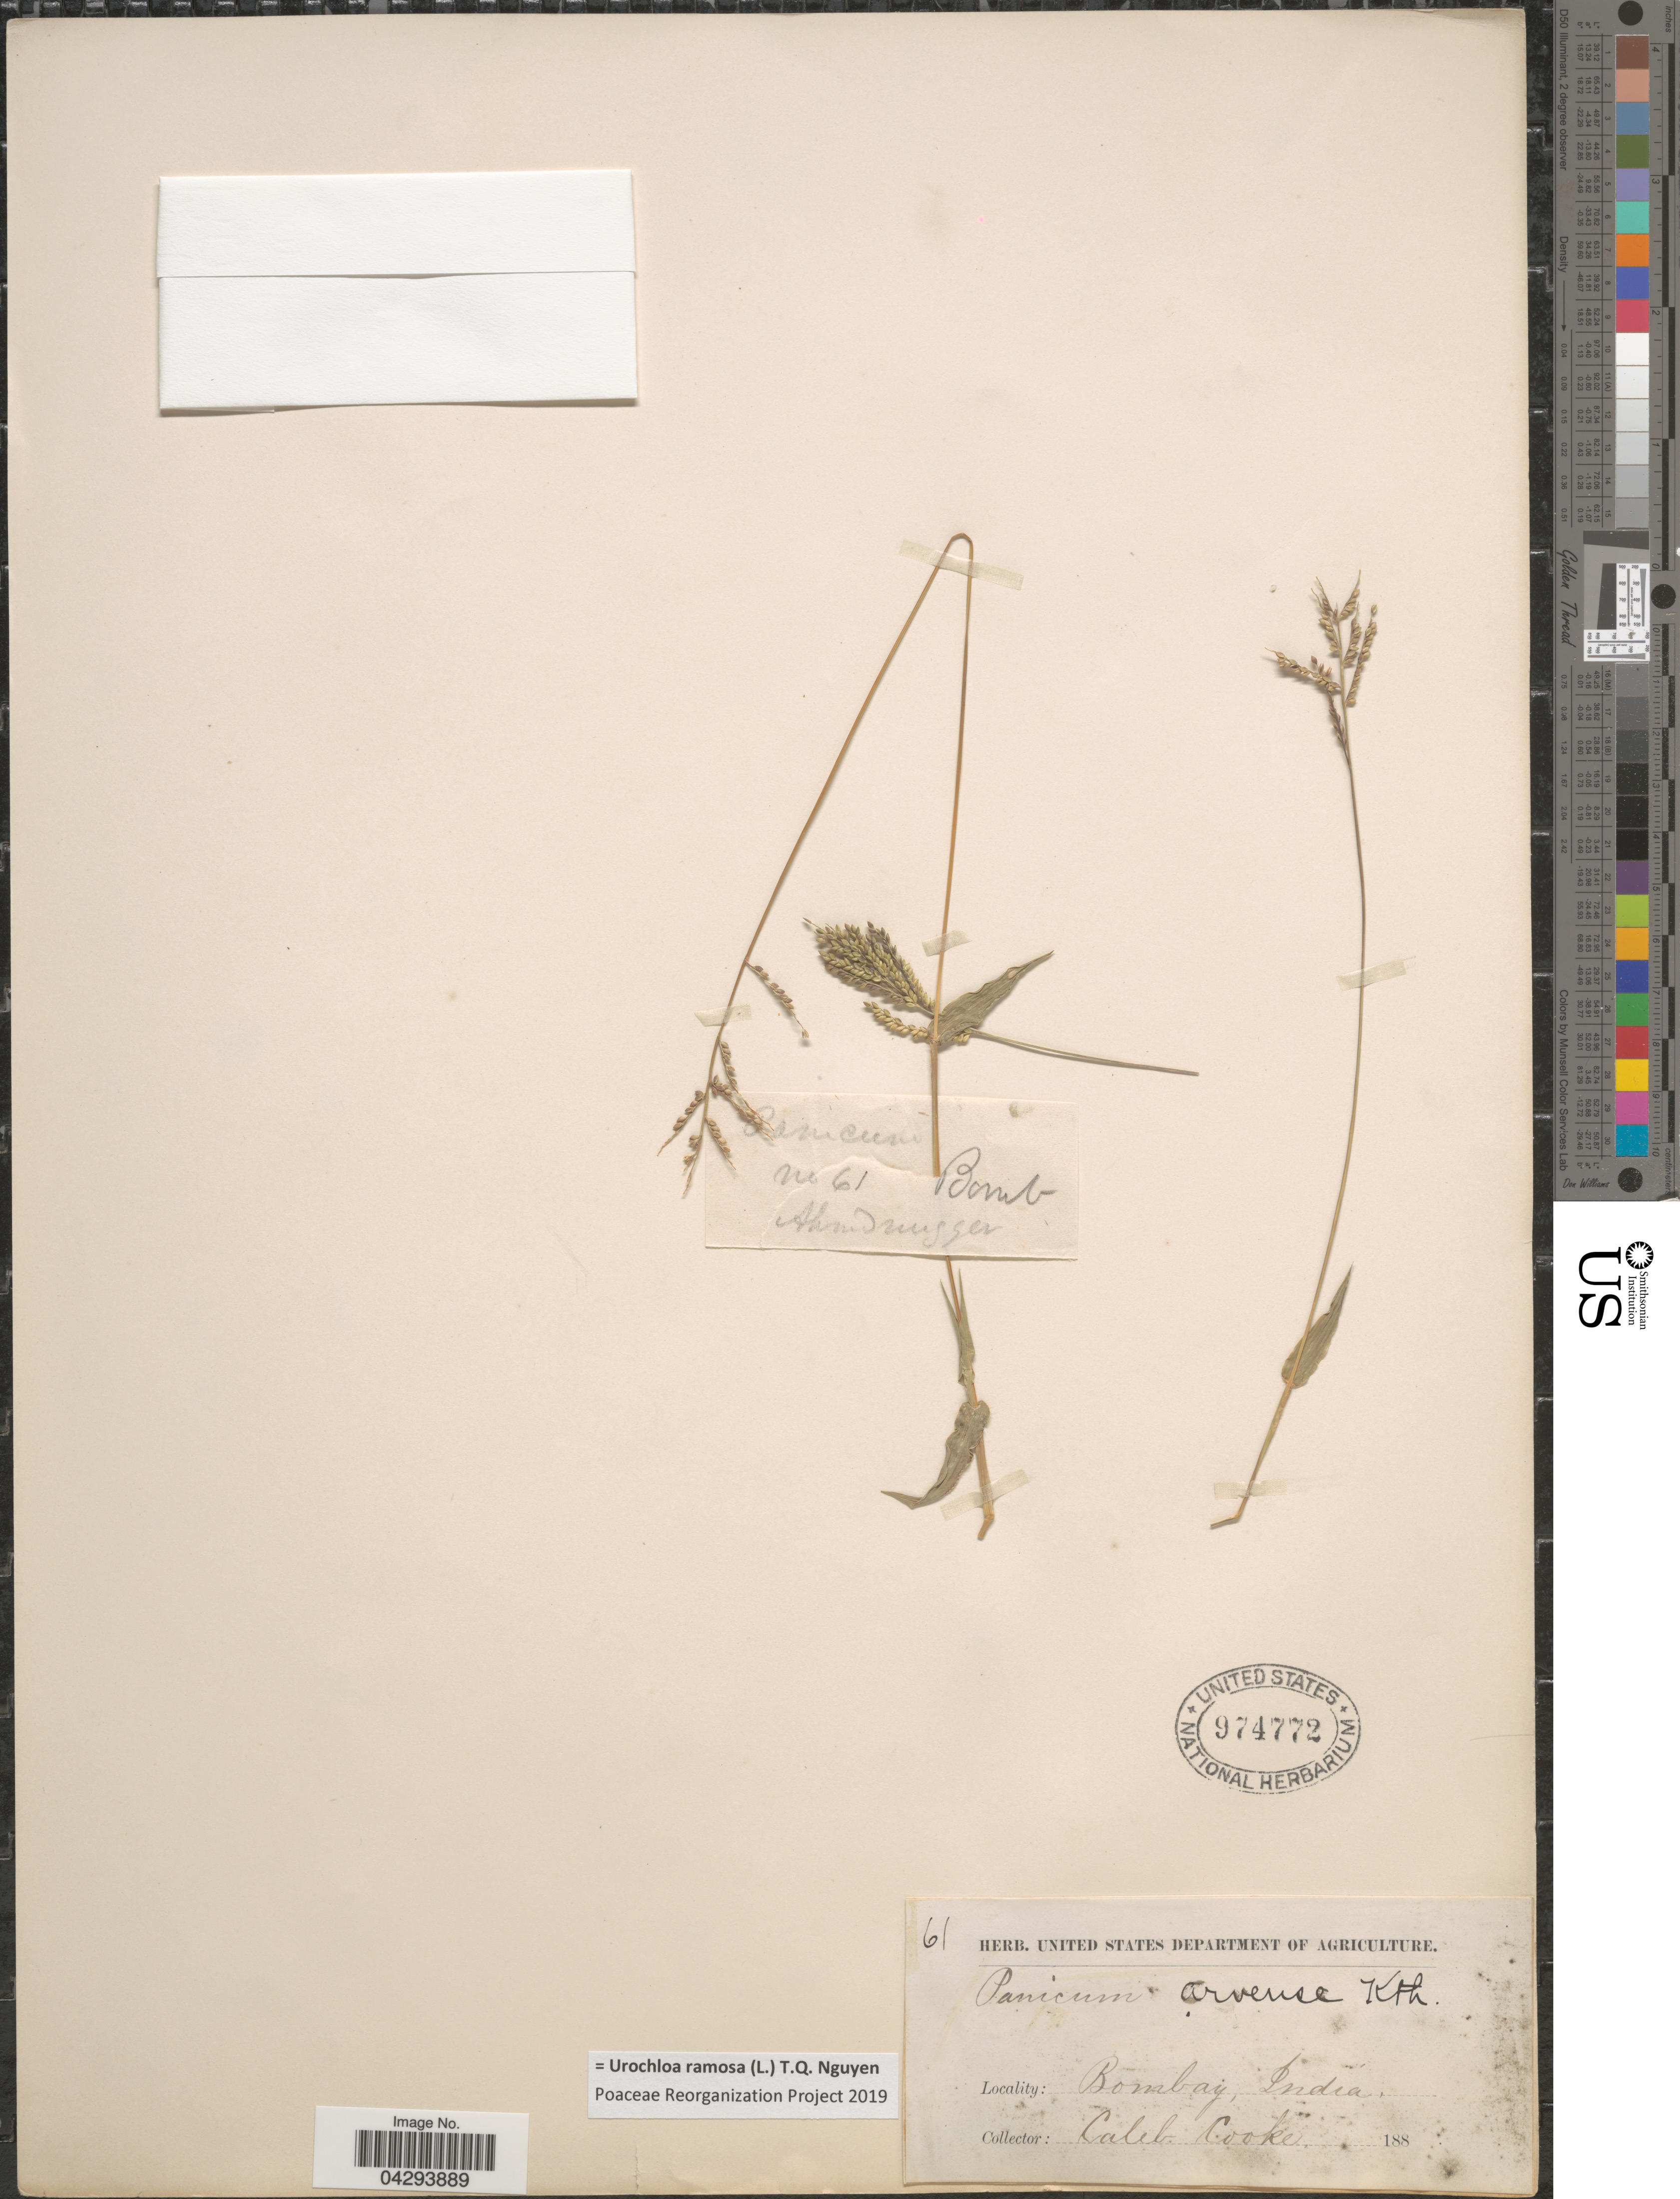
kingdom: Plantae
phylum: Tracheophyta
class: Liliopsida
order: Poales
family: Poaceae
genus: Urochloa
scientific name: Urochloa ramosa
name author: T.Q. Nguyen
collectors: C. M. Cooke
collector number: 61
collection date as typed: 188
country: India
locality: Bombay.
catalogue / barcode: US 974772